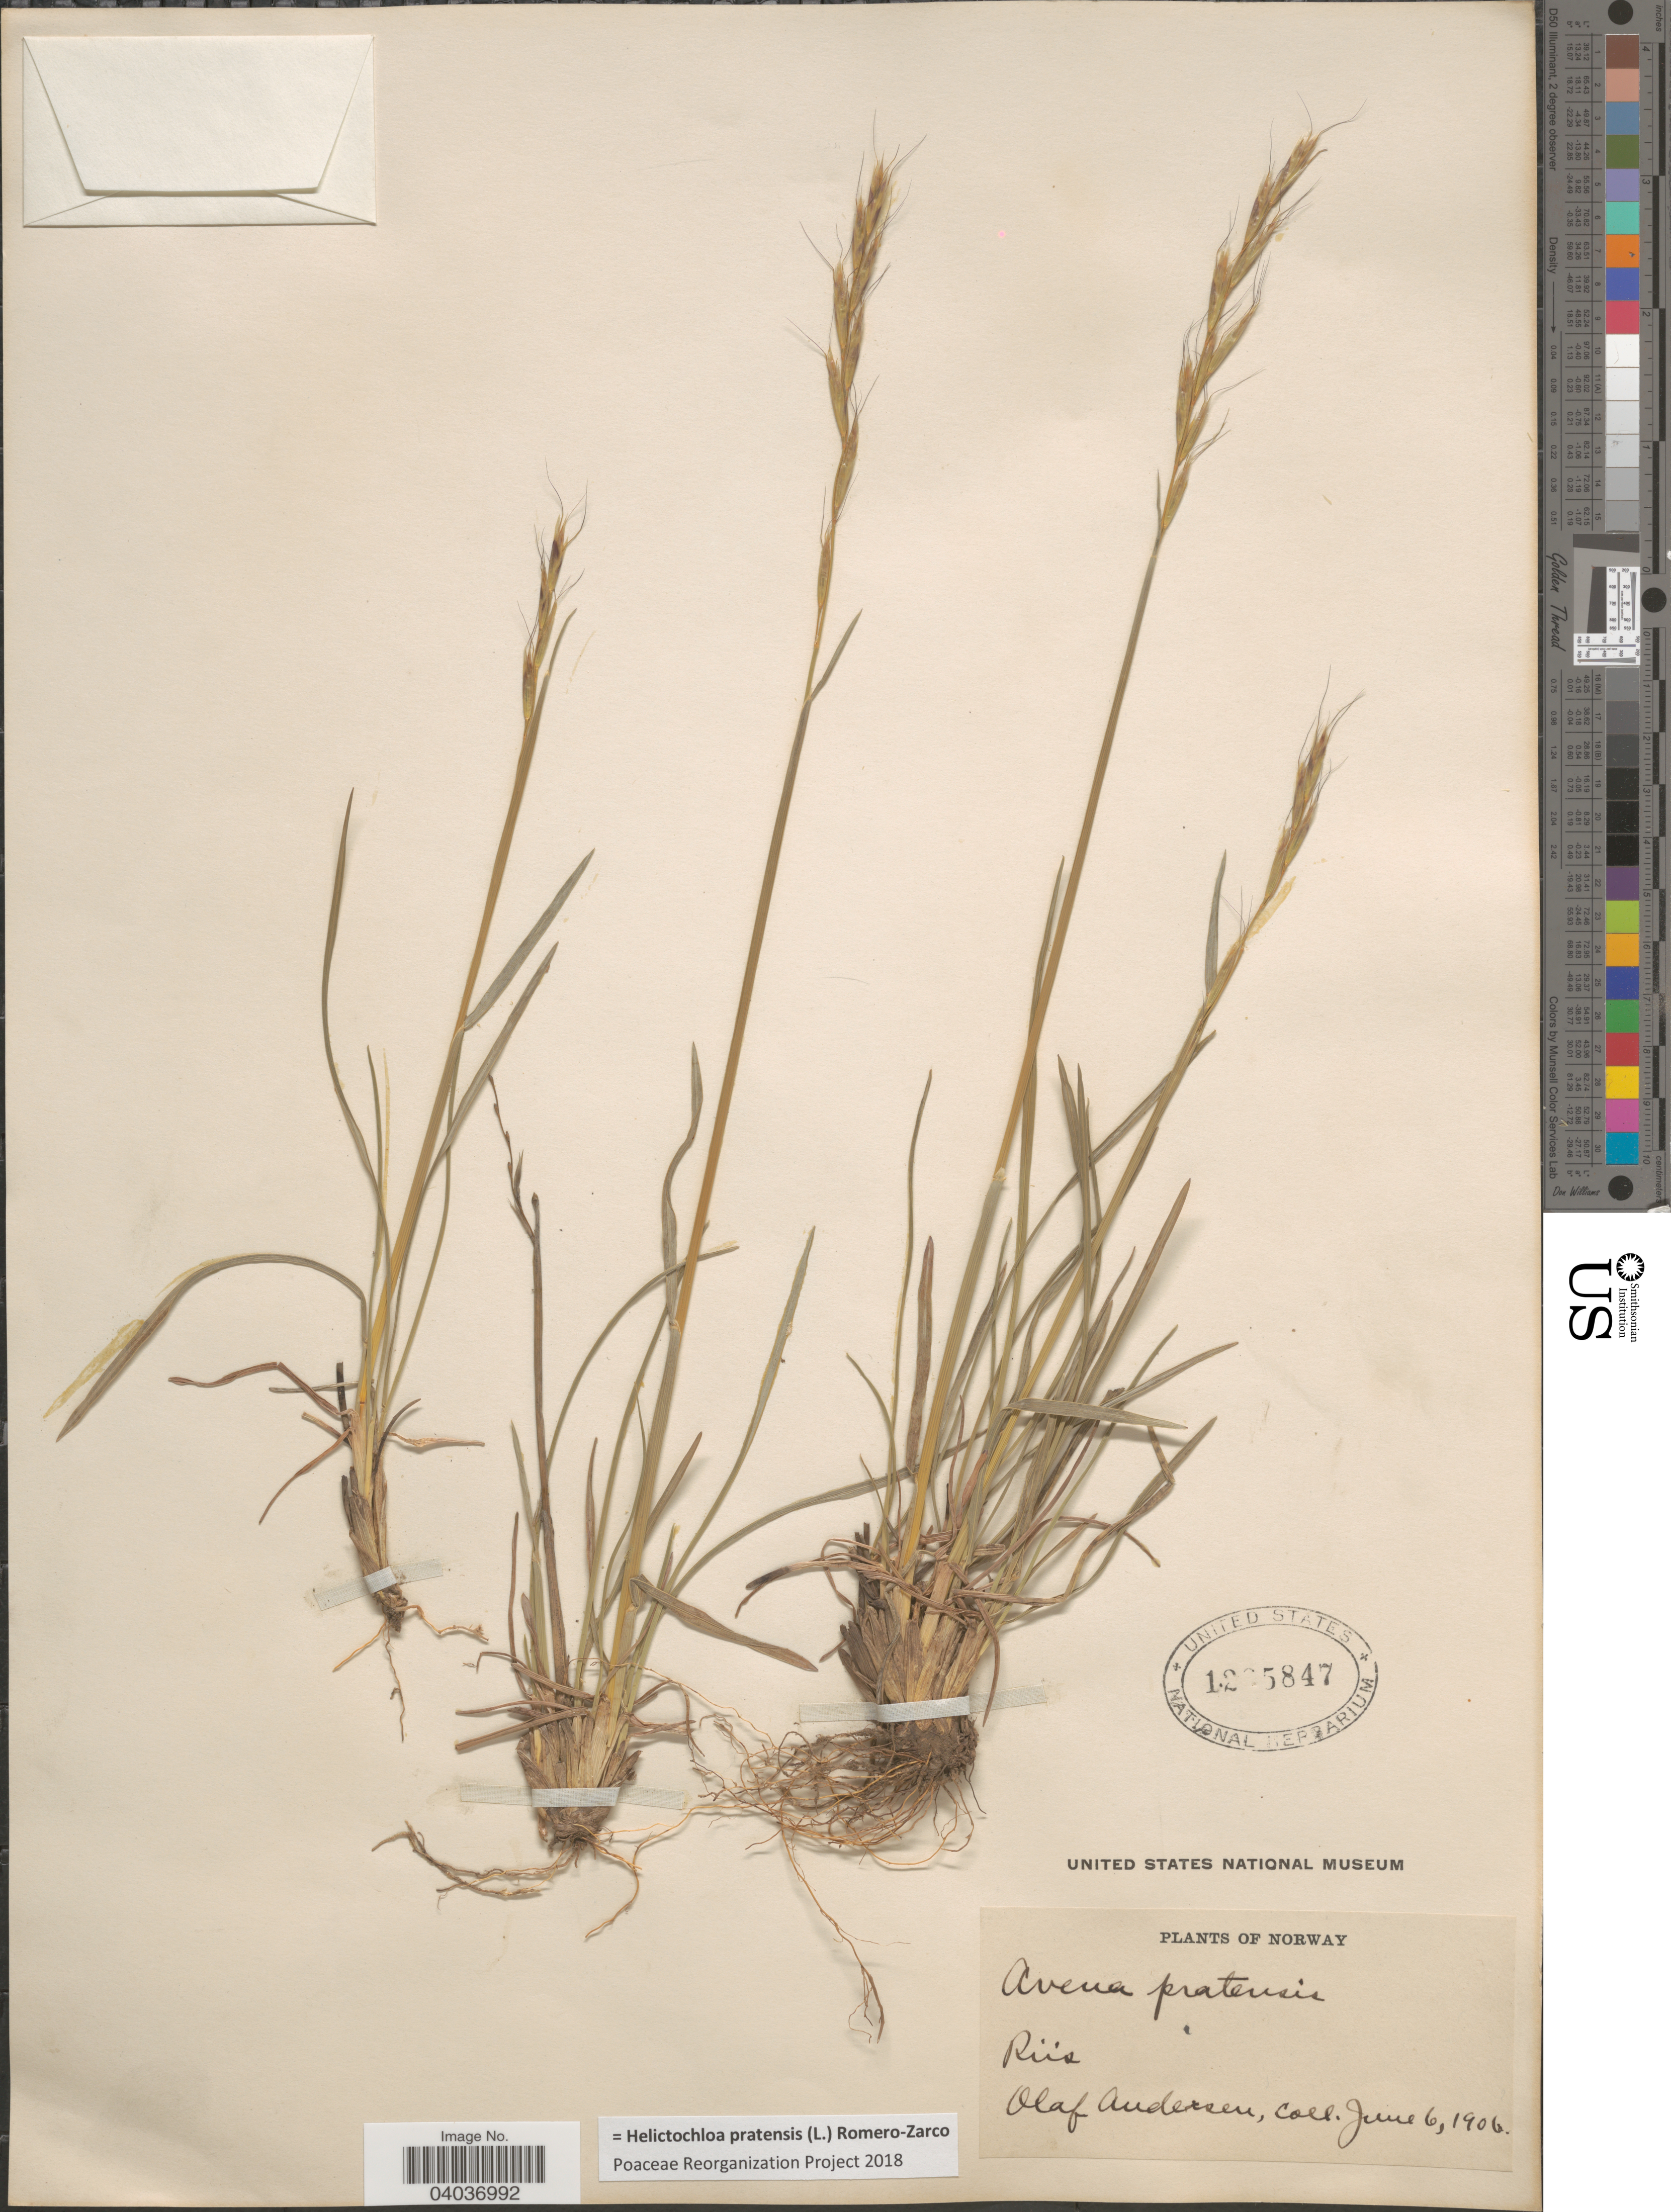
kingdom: Plantae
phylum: Tracheophyta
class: Liliopsida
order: Poales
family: Poaceae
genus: Helictochloa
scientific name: Helictochloa pratensis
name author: (L.) Romero-Zarco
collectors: O. Andersen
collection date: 1906-06-06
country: Norway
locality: Rüs.